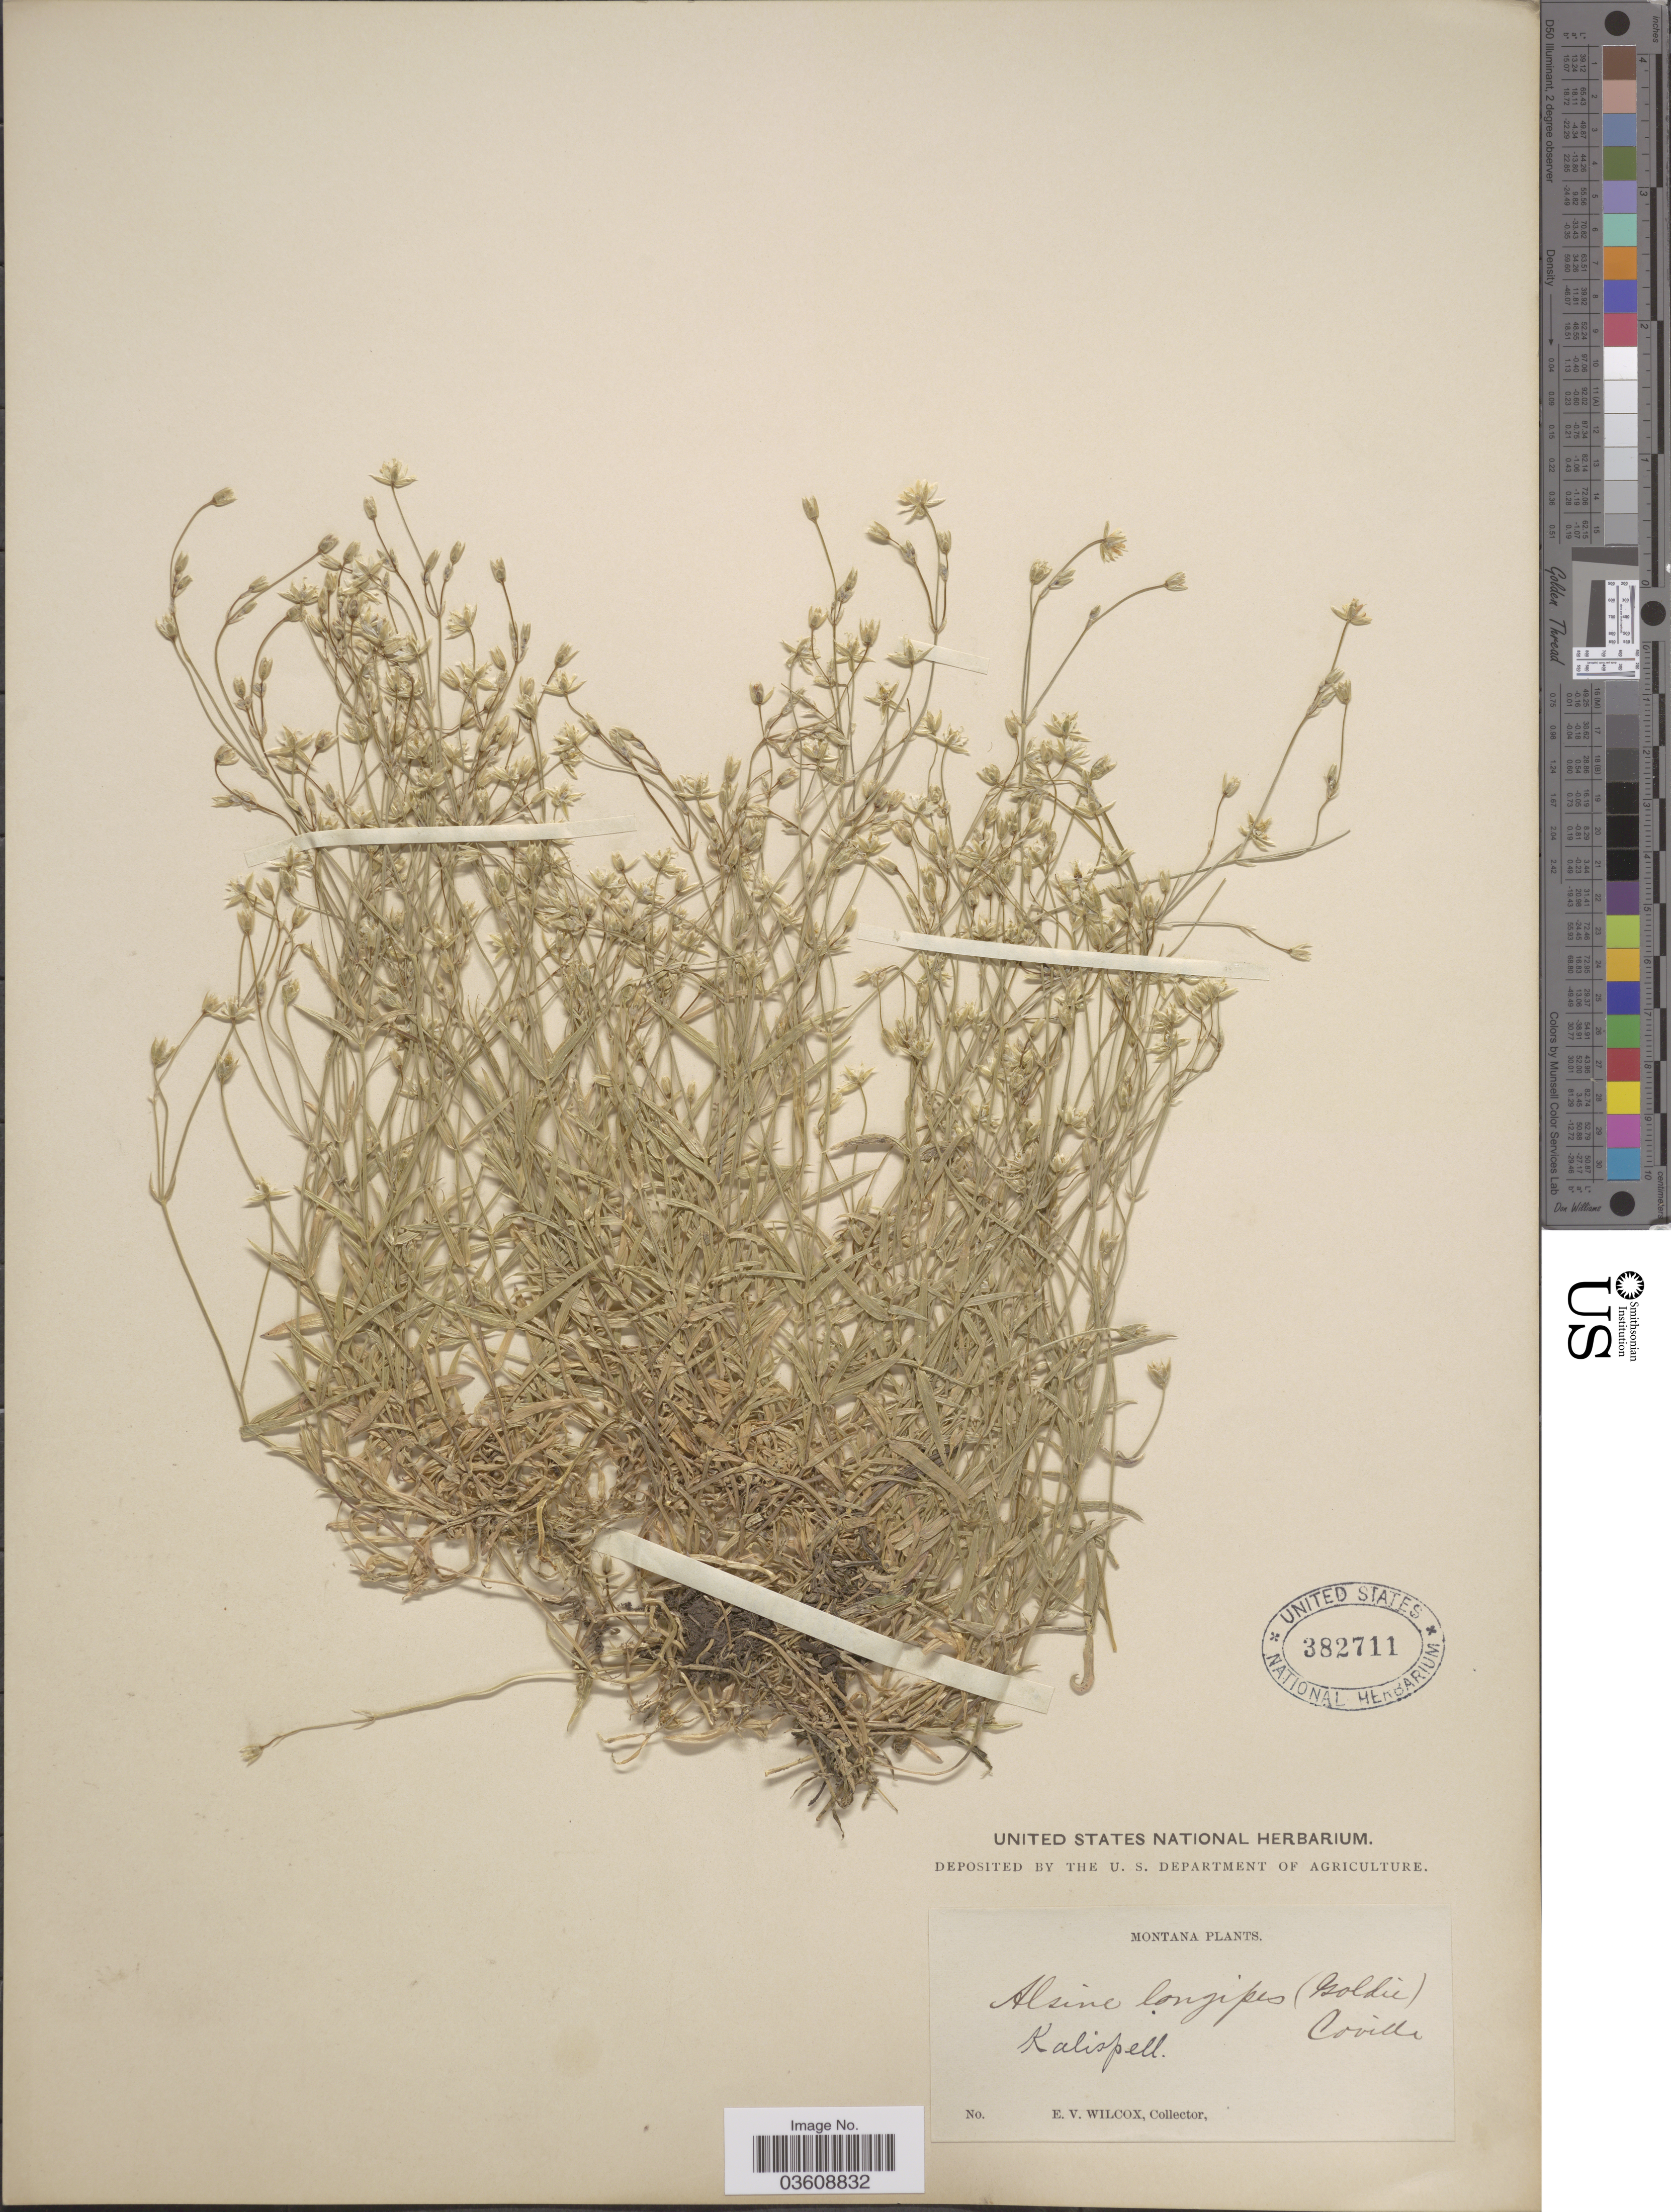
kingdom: Plantae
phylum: Tracheophyta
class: Magnoliopsida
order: Caryophyllales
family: Caryophyllaceae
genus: Stellaria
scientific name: Stellaria longipes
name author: Goldie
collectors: E. V. Wilcox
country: United States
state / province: Montana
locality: Kalispell.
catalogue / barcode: US 382711